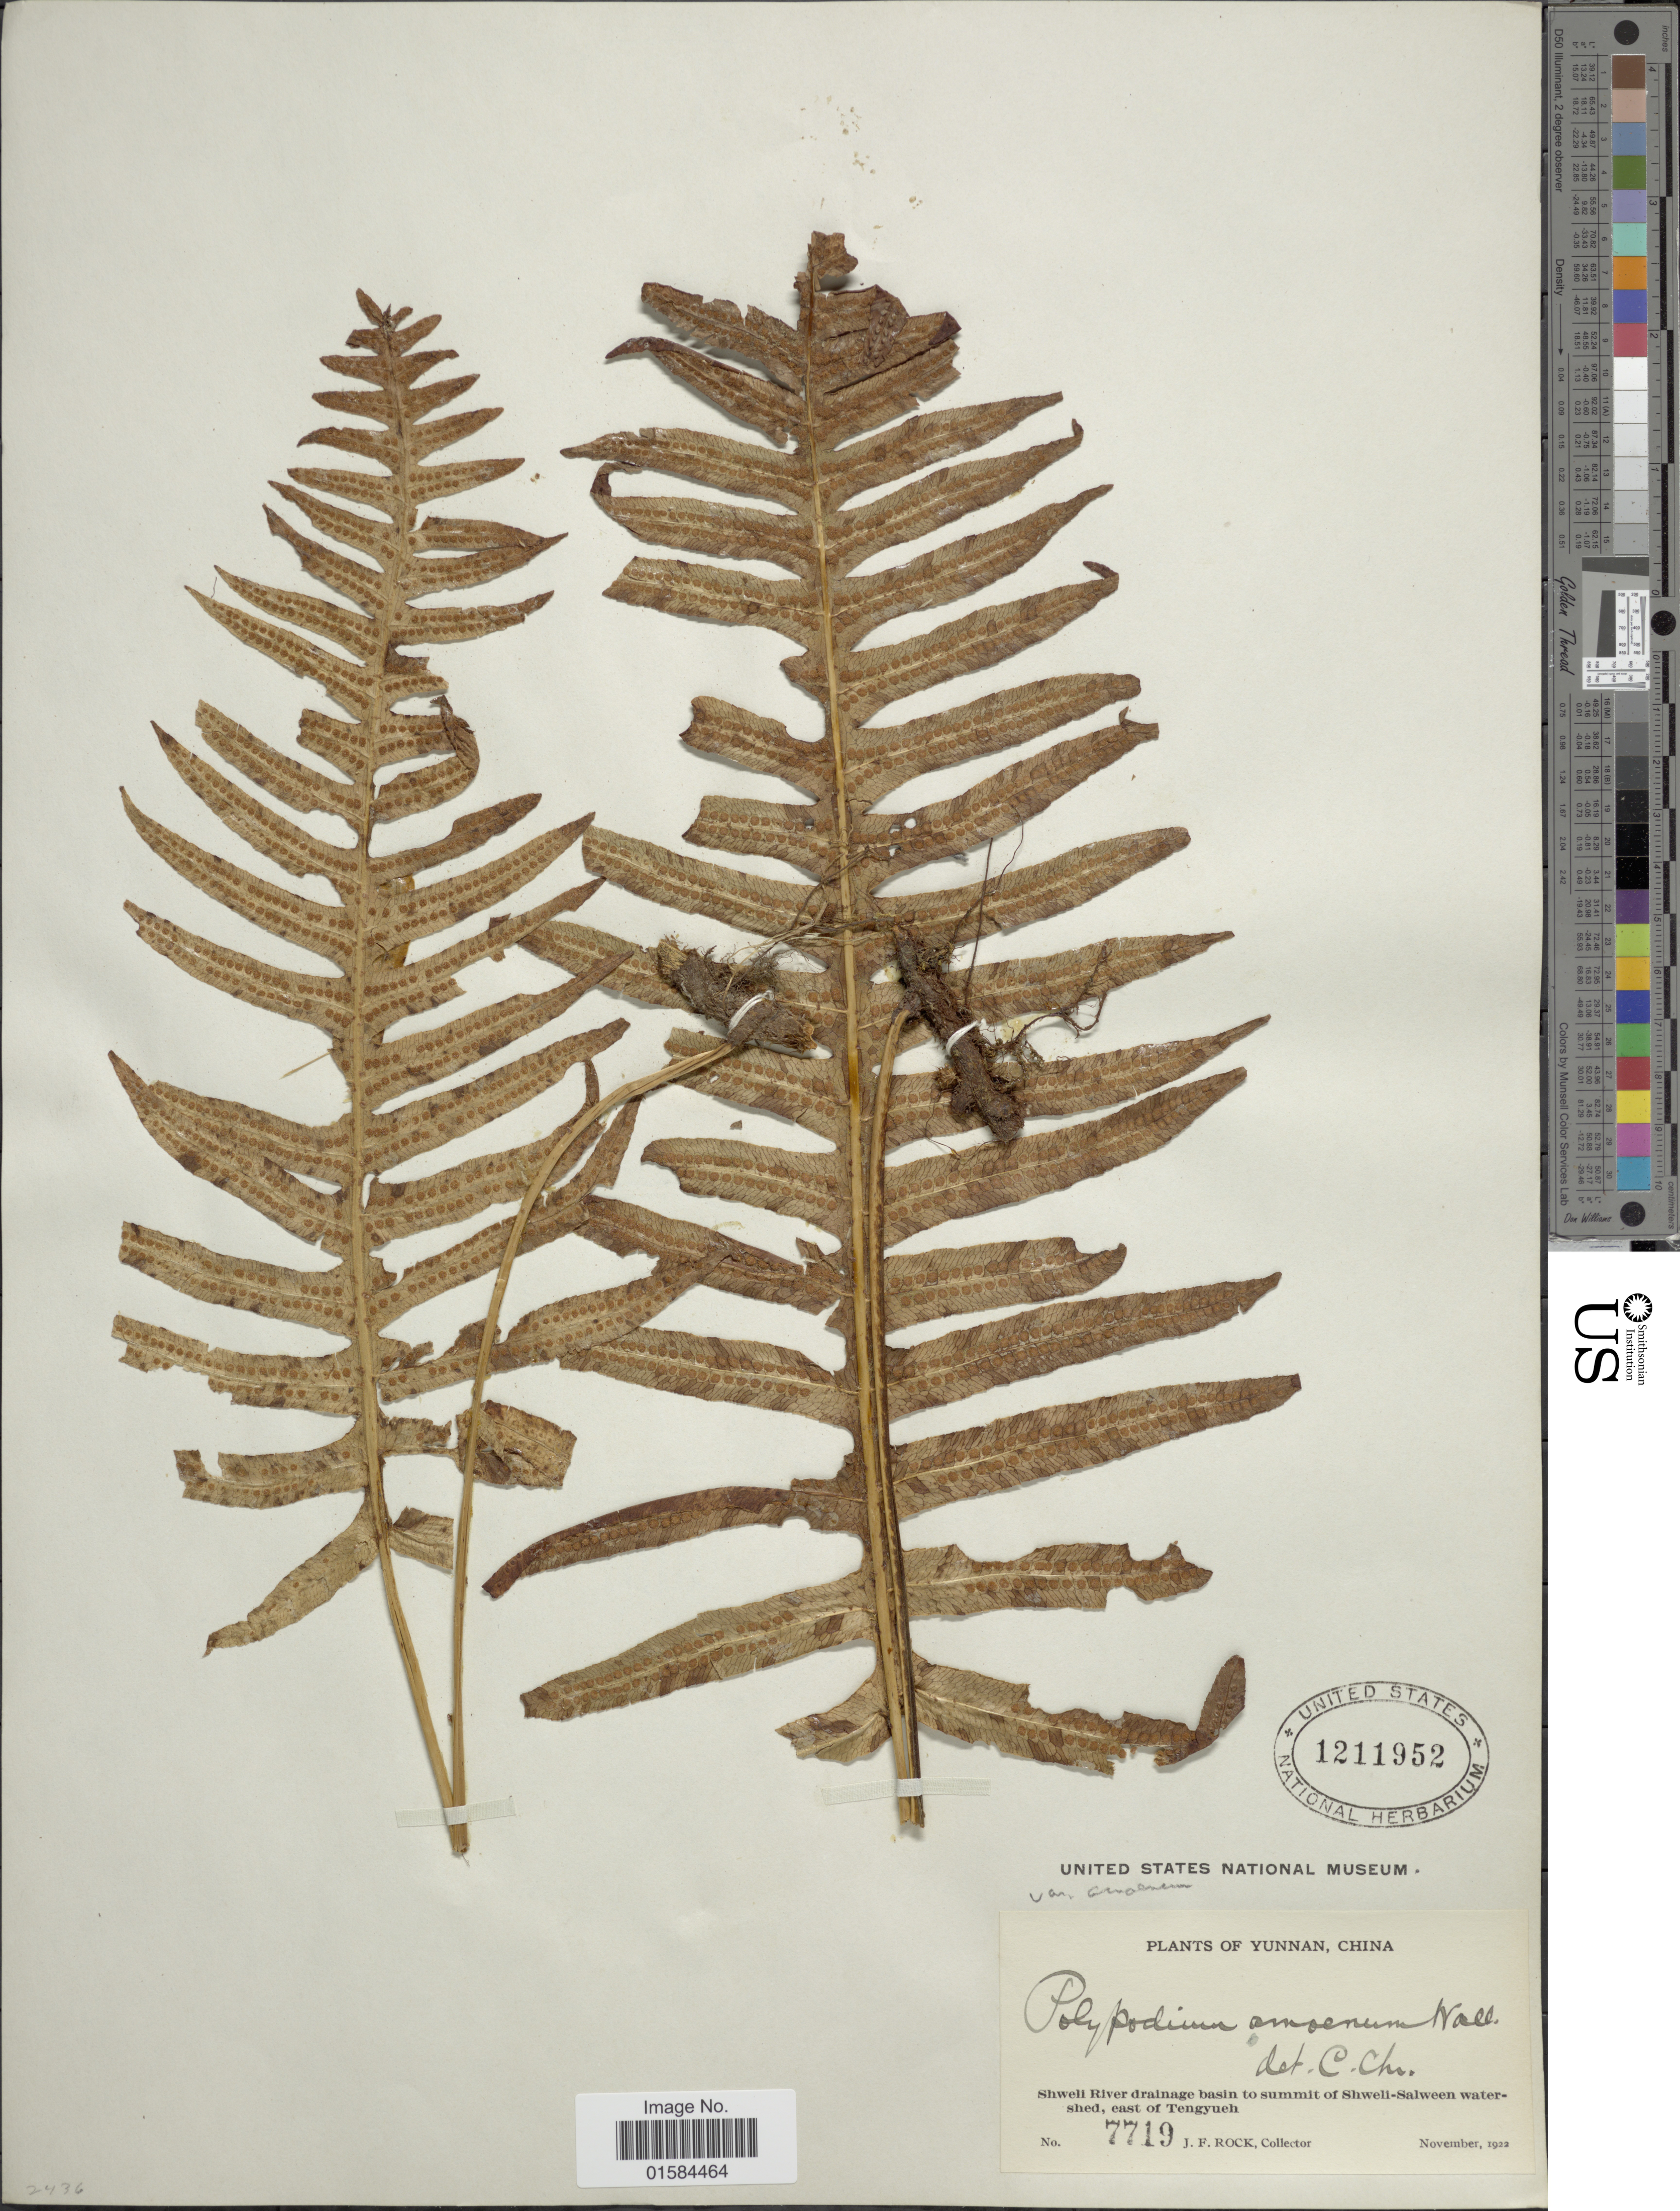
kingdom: Plantae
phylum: Tracheophyta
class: Polypodiopsida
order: Polypodiales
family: Polypodiaceae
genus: Goniophlebium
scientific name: Goniophlebium amoenum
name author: (Wall. ex Mett.) J. Sm.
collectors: J. Rock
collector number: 7719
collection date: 1922-11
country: China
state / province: Yunnan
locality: Shweli River drainage basin to summit of Shweli-Salween watershed, east of Tengyueh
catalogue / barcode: US 1211952